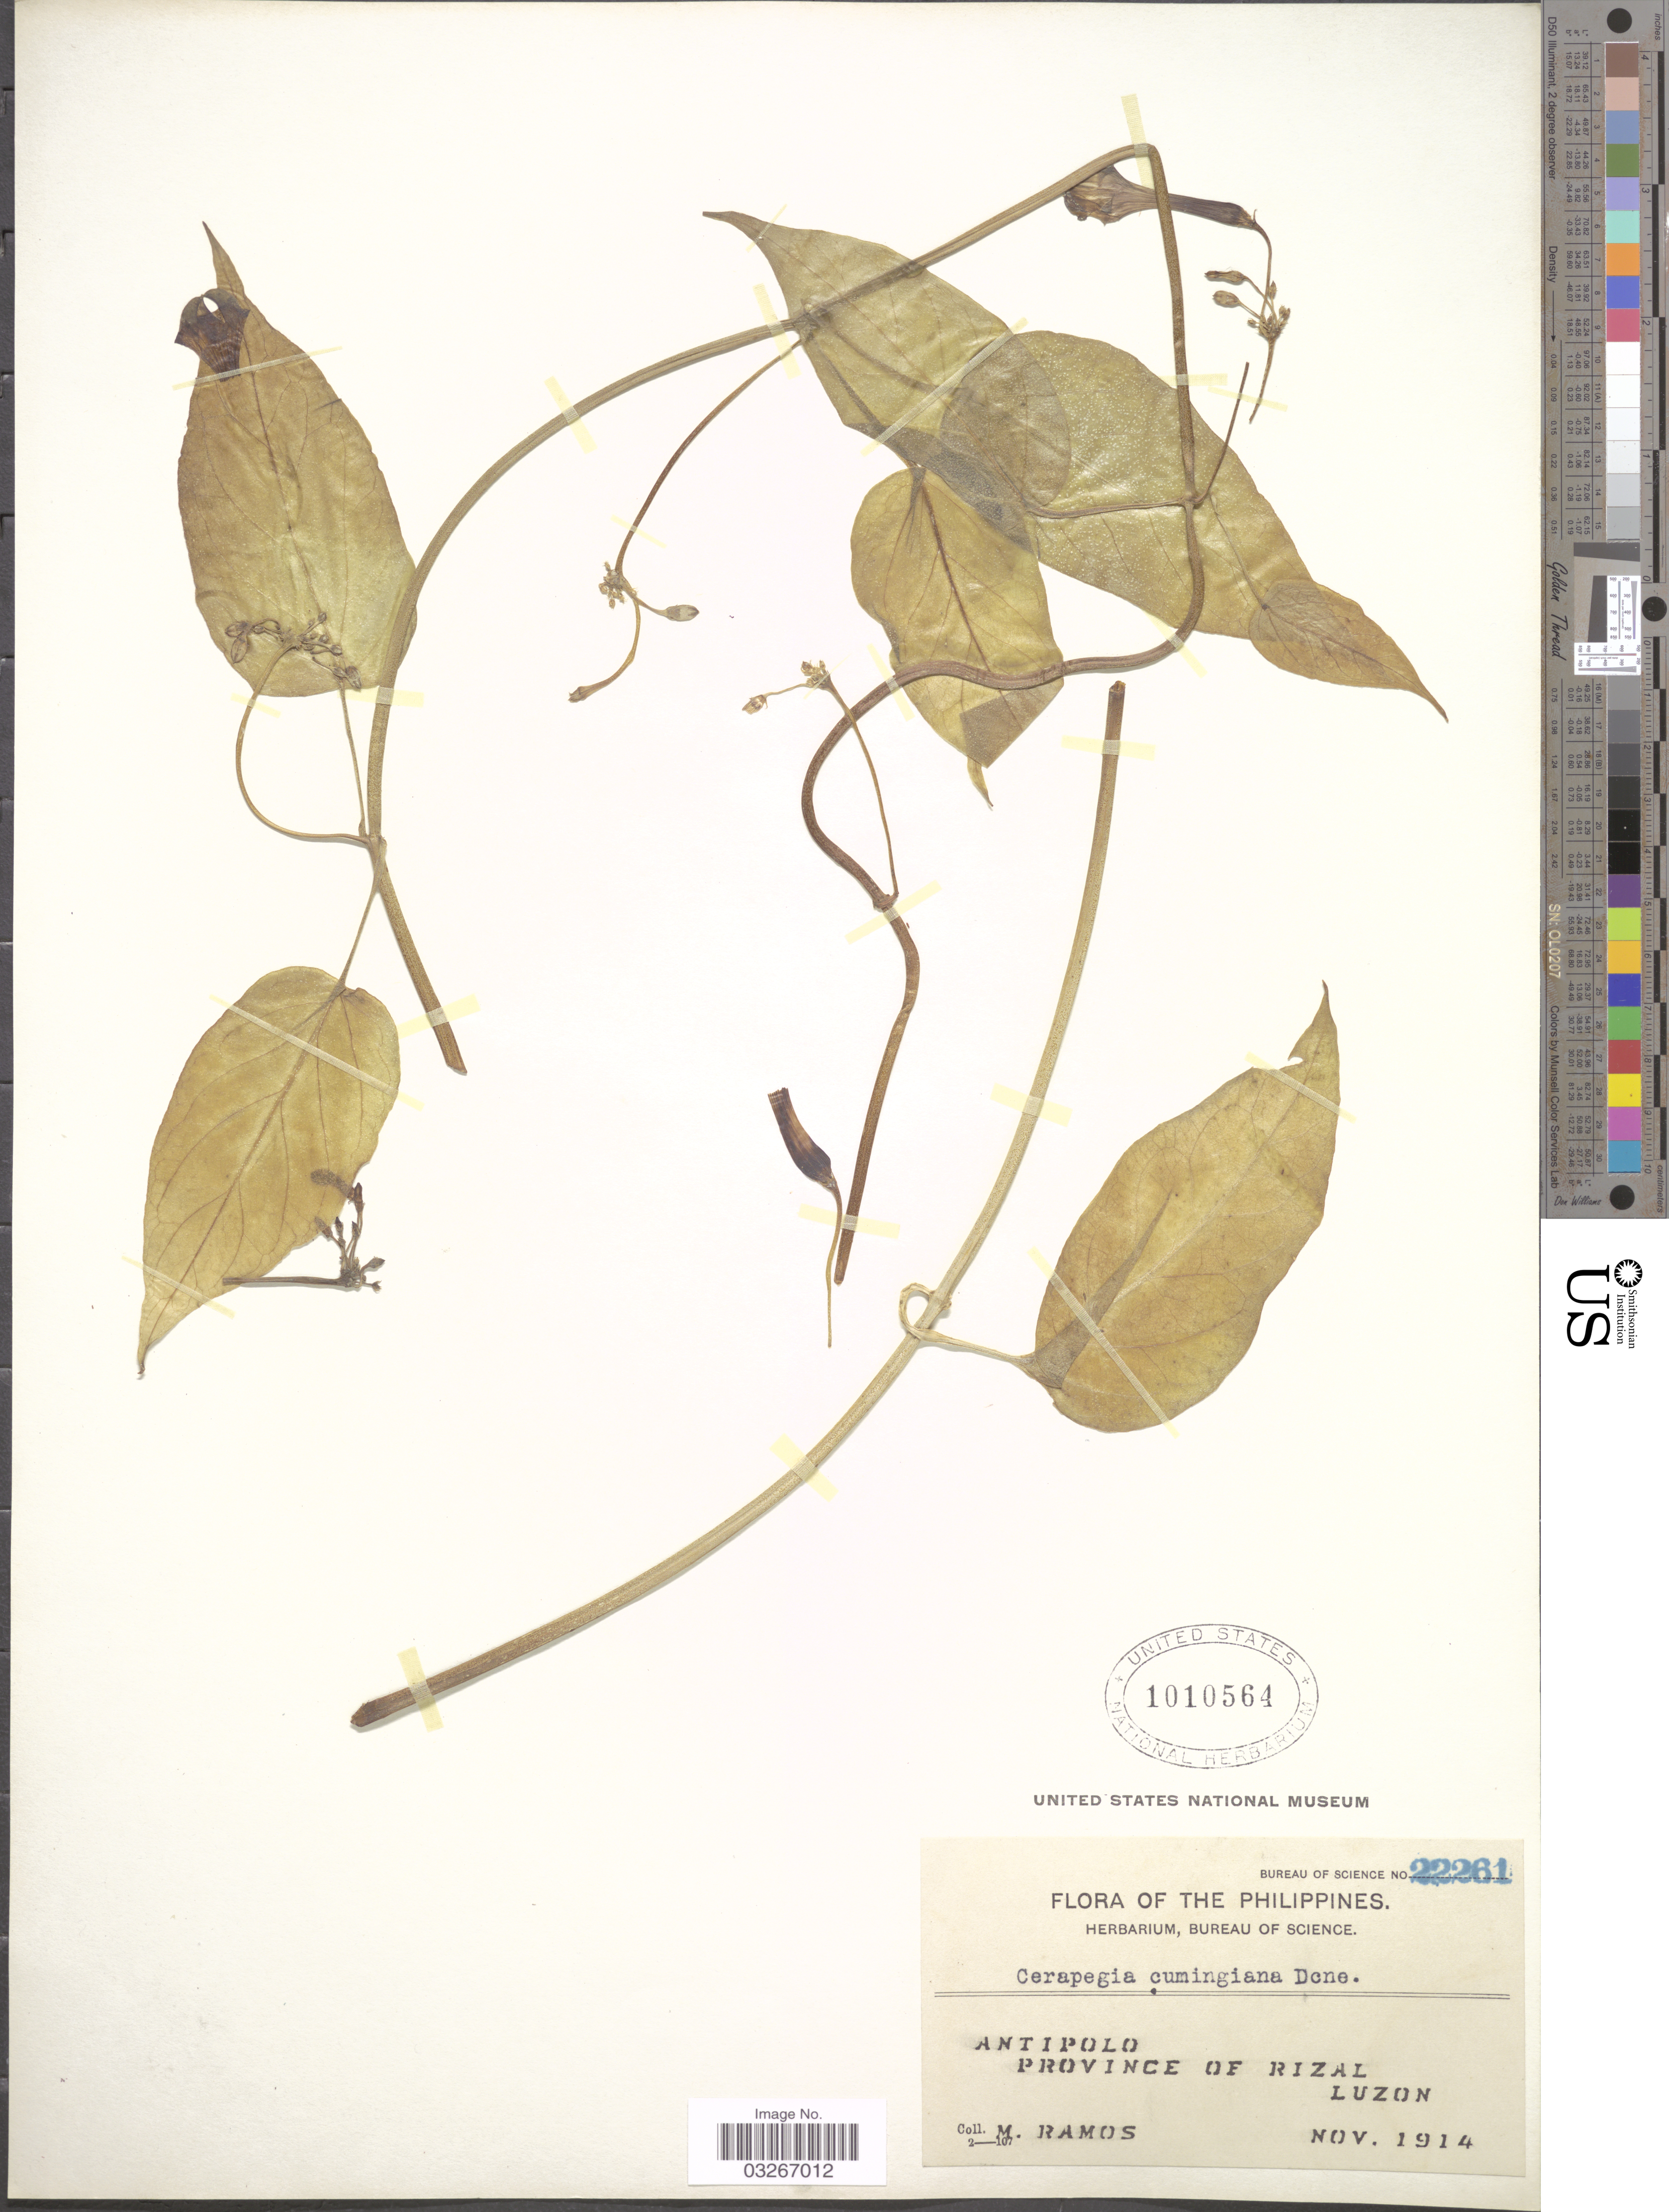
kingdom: Plantae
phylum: Tracheophyta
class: Magnoliopsida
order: Gentianales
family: Apocynaceae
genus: Ceropegia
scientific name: Ceropegia cumingiana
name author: Decne.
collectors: M. Ramos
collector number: Bureau of Science 22261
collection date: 1914-11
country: Philippines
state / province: Calabarzon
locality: Antipolo. Province of Rizal Luzon.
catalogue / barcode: US 1010564